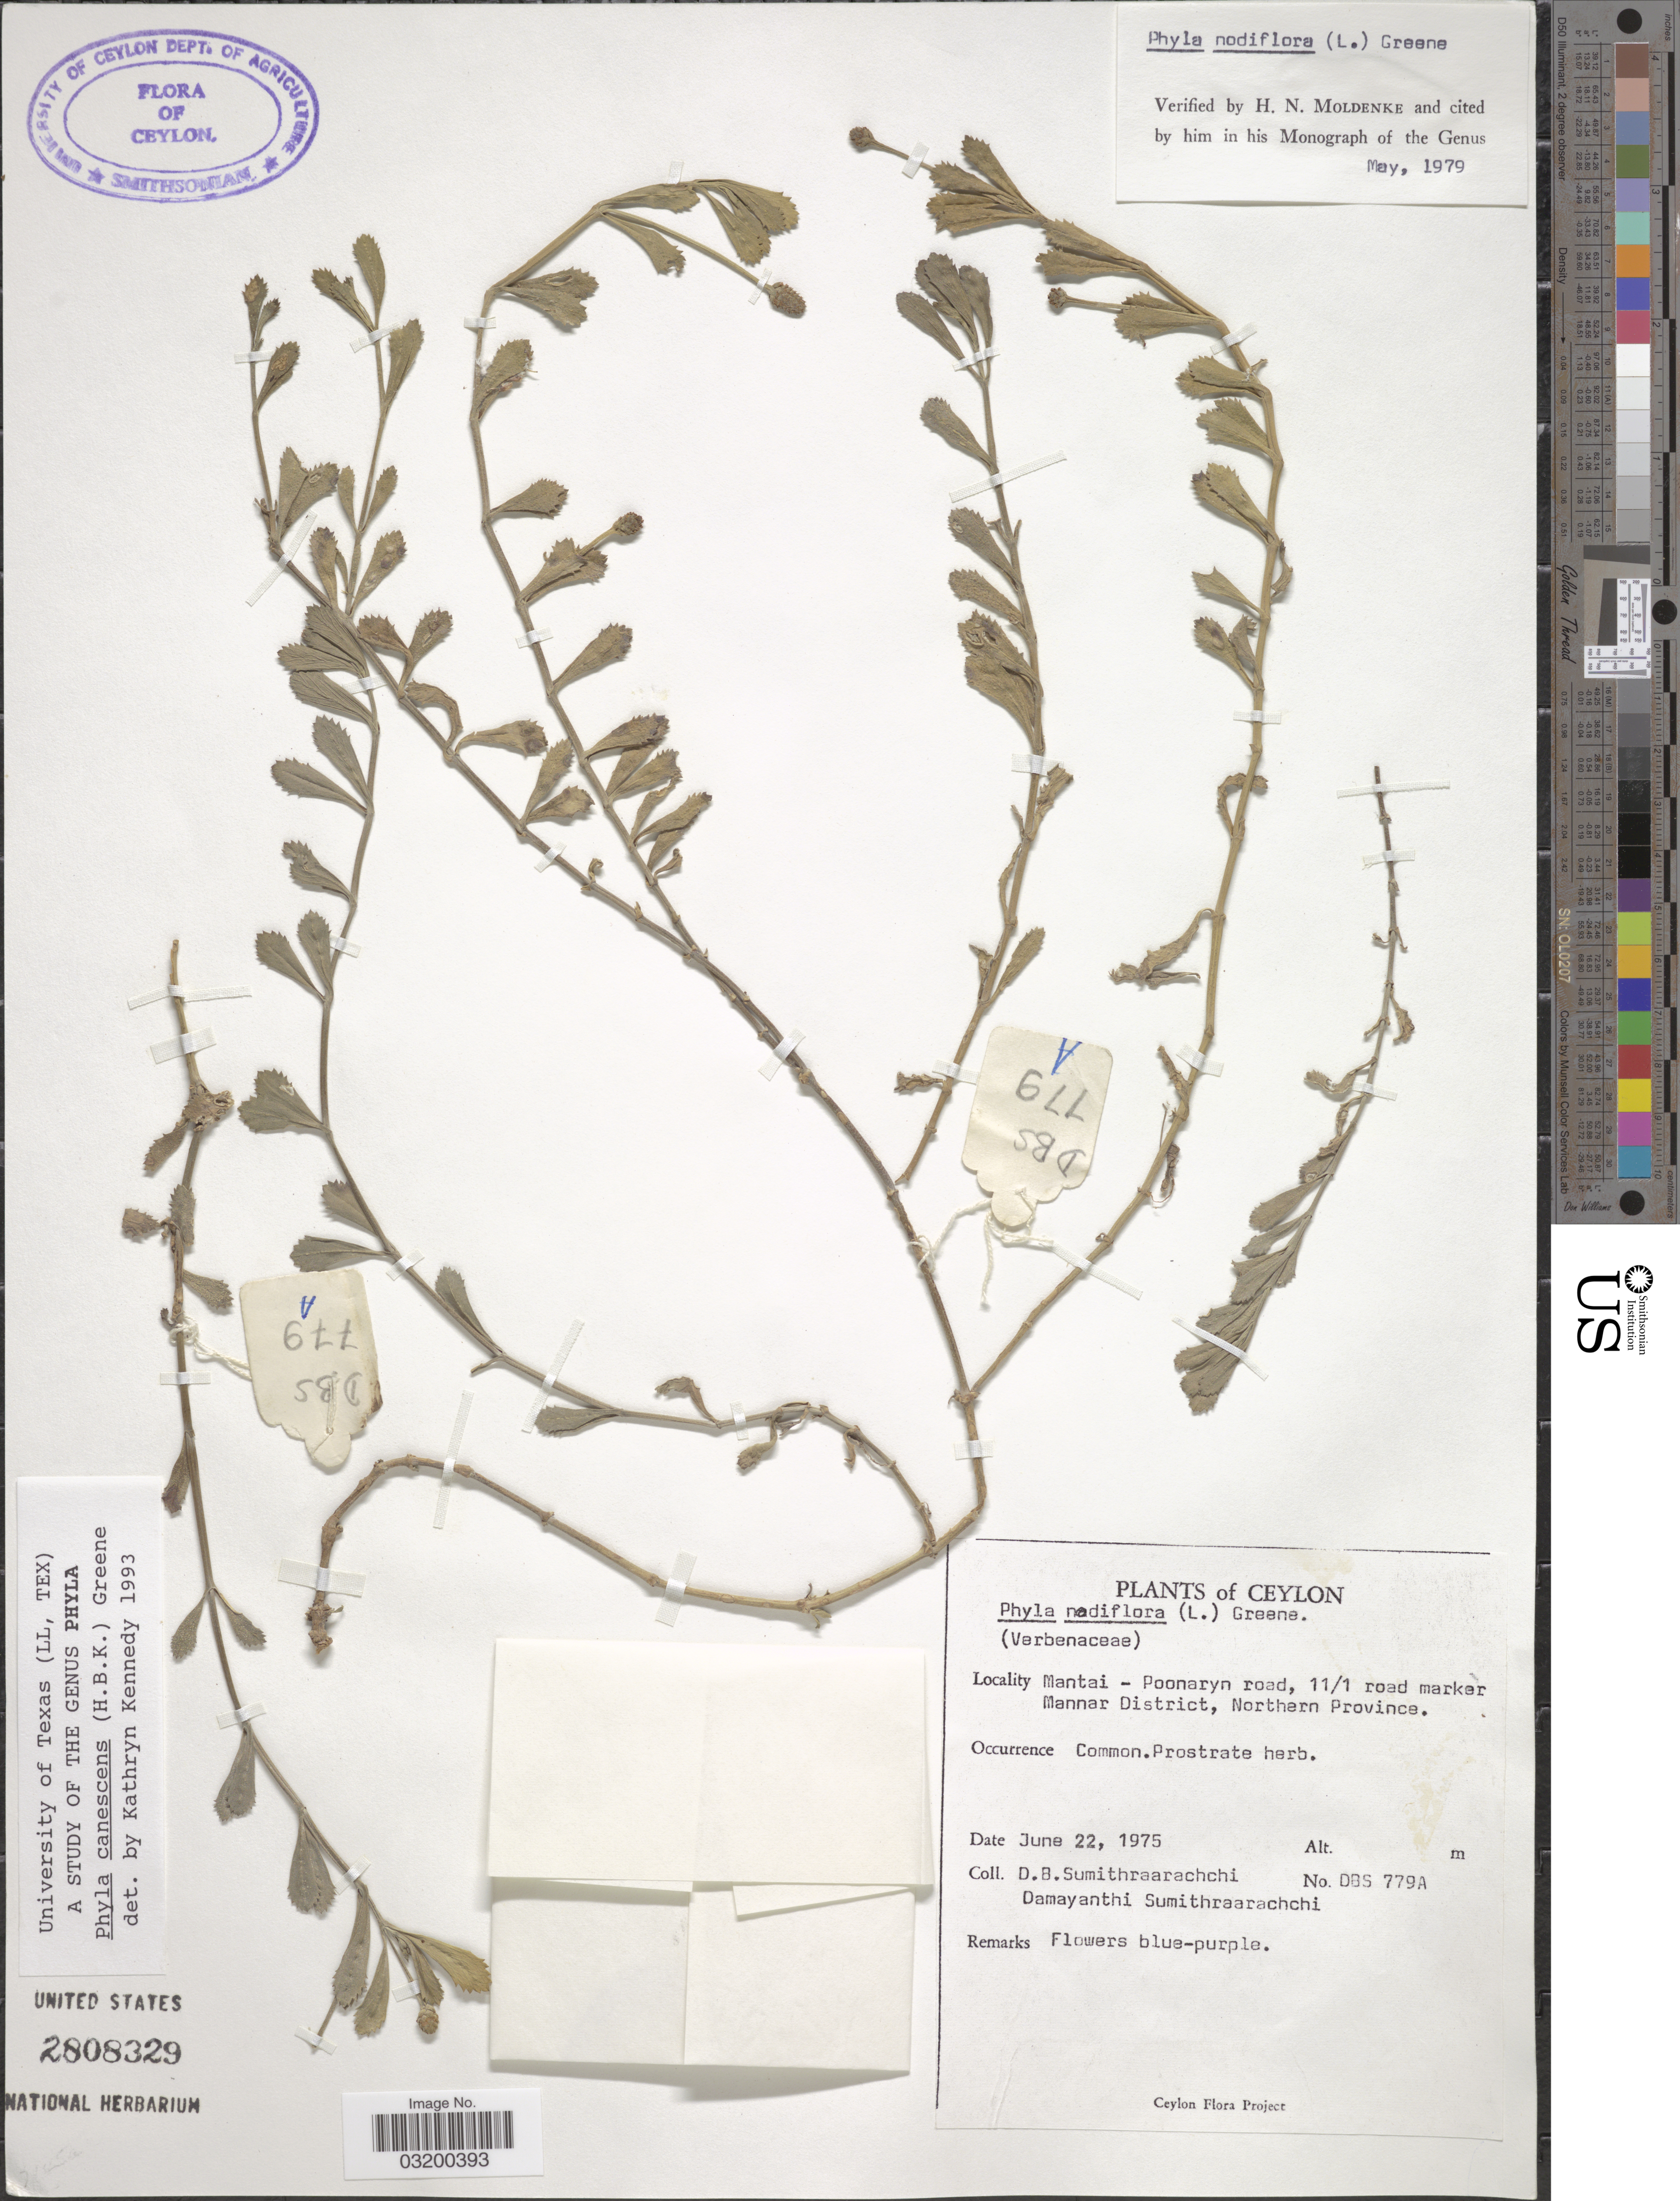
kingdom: Plantae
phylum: Tracheophyta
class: Magnoliopsida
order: Lamiales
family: Verbenaceae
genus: Phyla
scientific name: Phyla canescens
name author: (Kunth) S.W. Greene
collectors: D. B. Sumithraarachchi & D. Sumithraarachchi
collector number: DBS779A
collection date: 1975-06-22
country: Sri Lanka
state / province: Northern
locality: Ceylon. Mantai - Poonaryn road, 11/1 road marker Mannar District, Northern Province.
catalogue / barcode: US 2808329